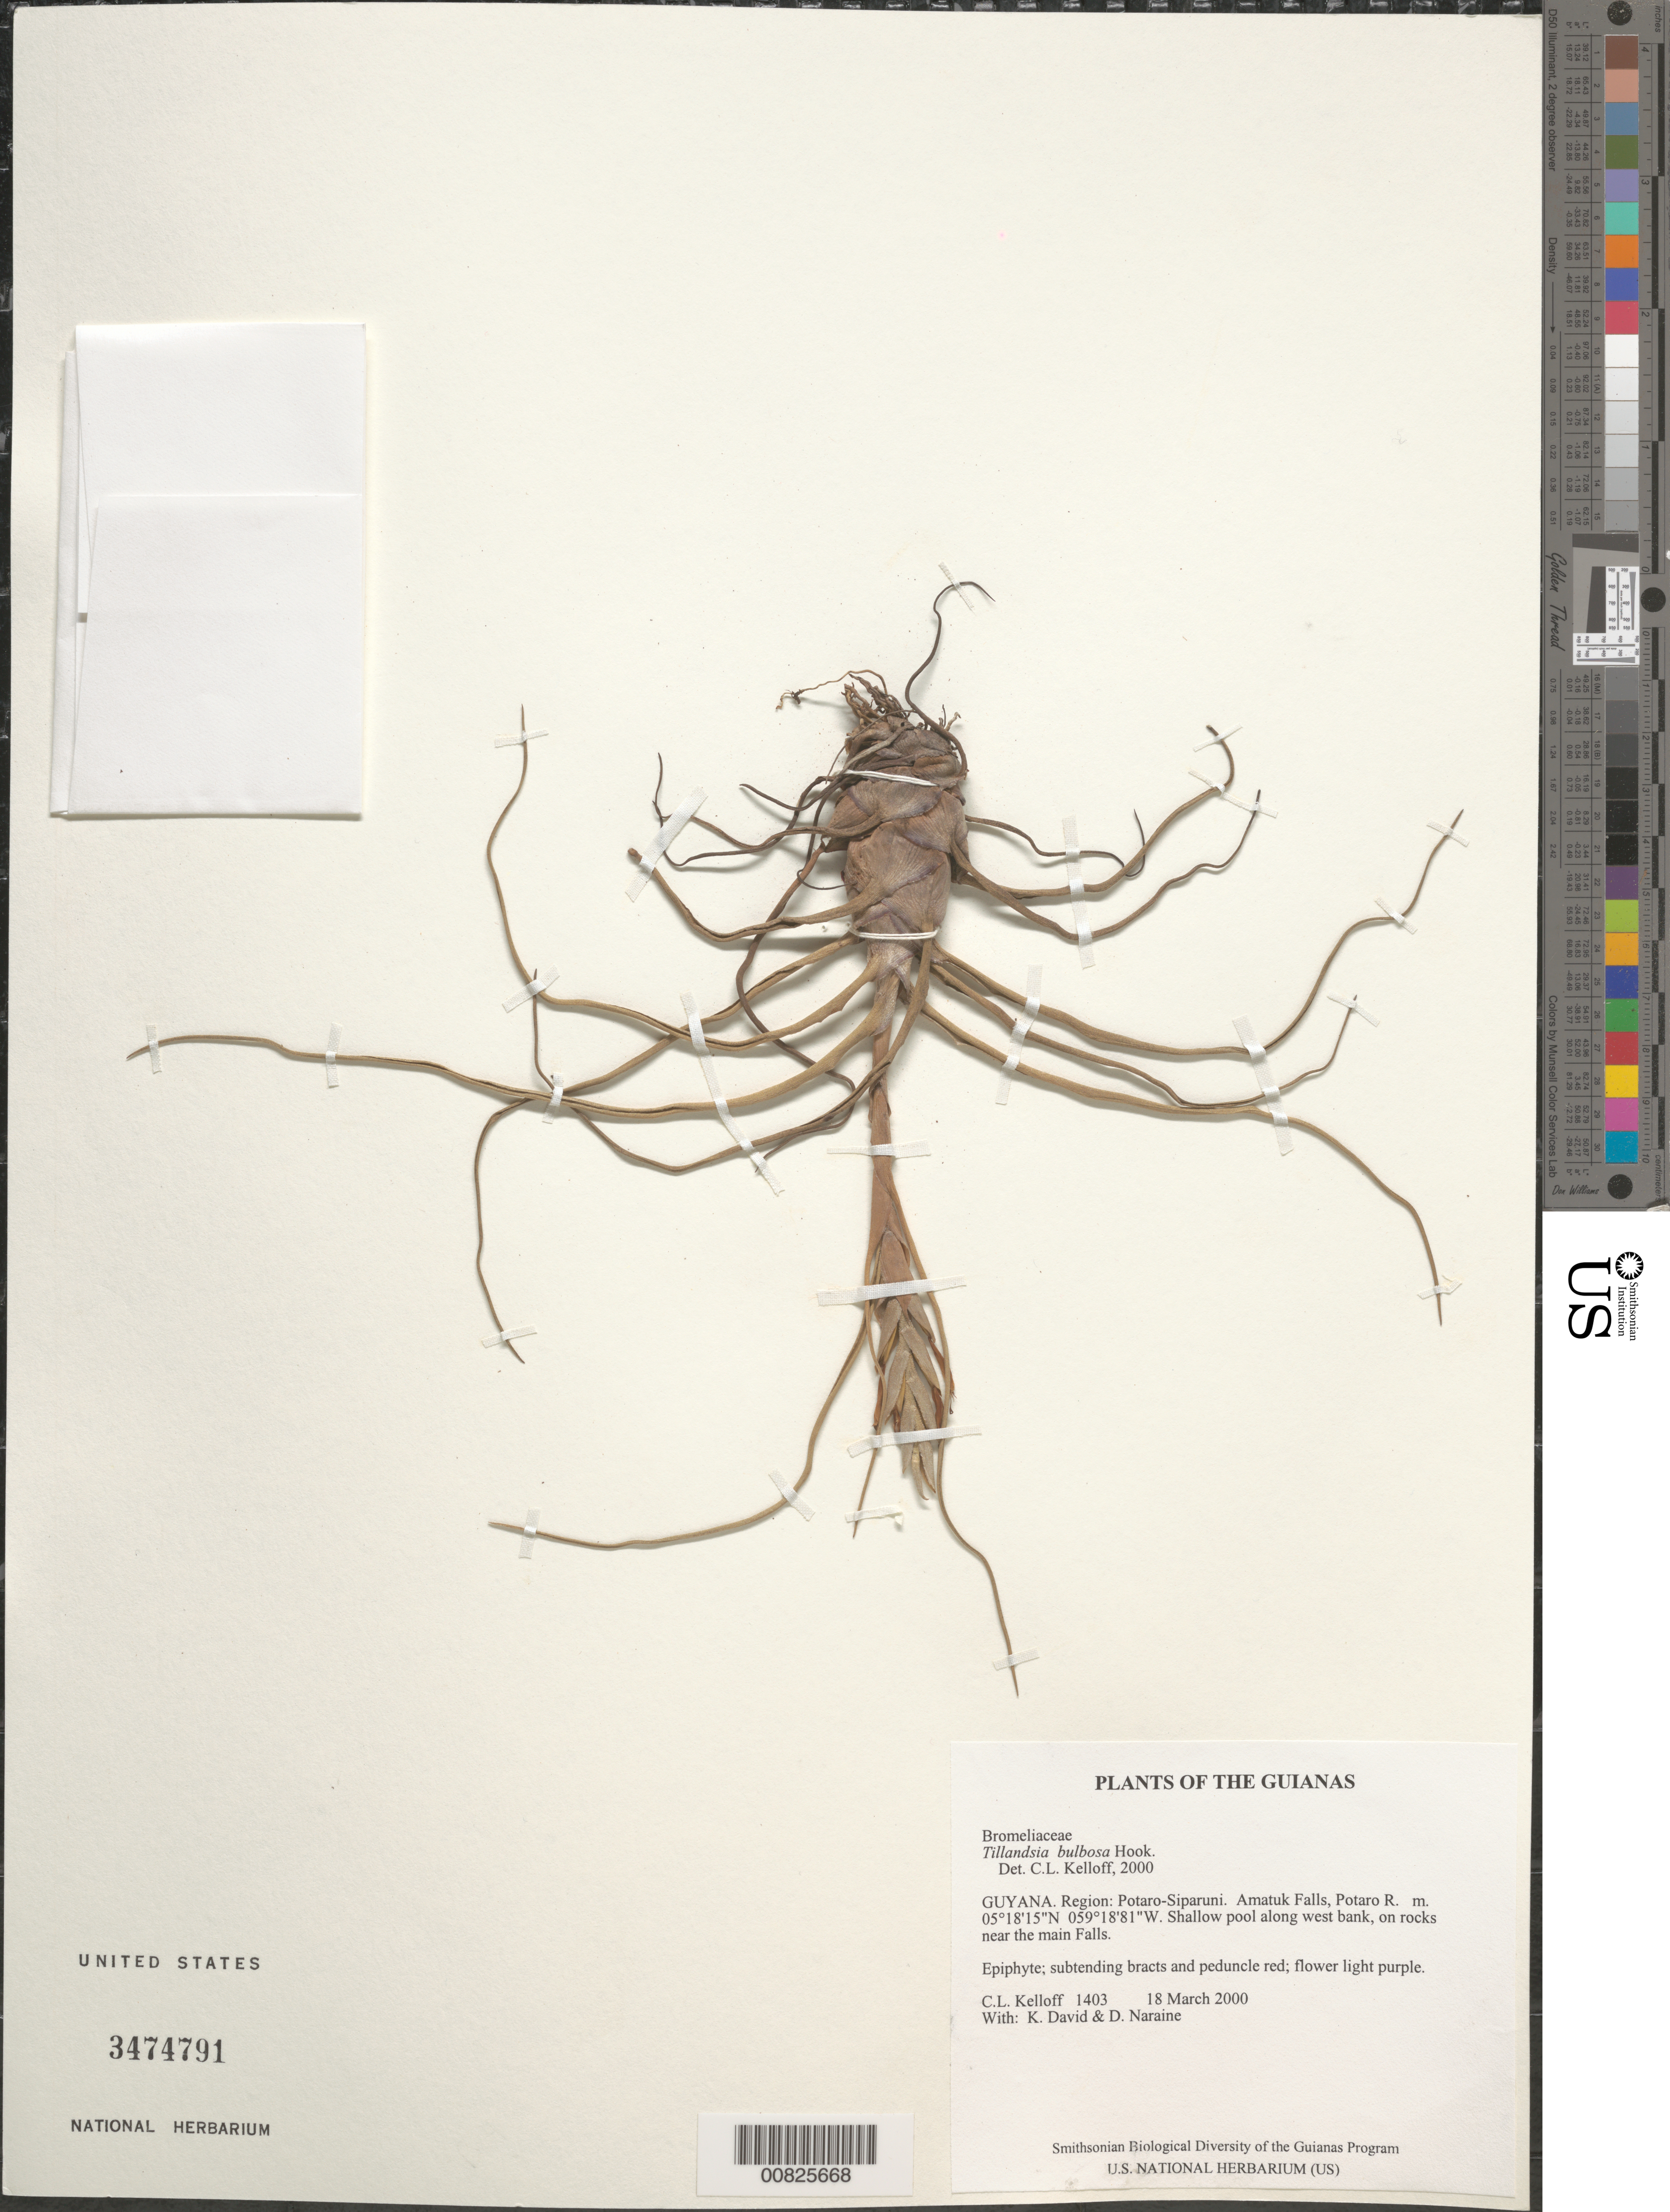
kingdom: Plantae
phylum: Tracheophyta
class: Liliopsida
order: Poales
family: Bromeliaceae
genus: Tillandsia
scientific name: Tillandsia bulbosa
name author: Hook.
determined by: Kelloff, Carol L., (US), Smithsonian Institution - National Museum of Natural History (UNITED STATES)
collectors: C. L. Kelloff, K. David & D. Naraine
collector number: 1403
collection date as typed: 18 March 2000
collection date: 2000-03-18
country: Guyana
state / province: Potaro-Siparuni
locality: Amatuk Falls, Potaro R.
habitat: Shallow pool along west bank, on rocks near the main Falls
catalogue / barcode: US 3474791